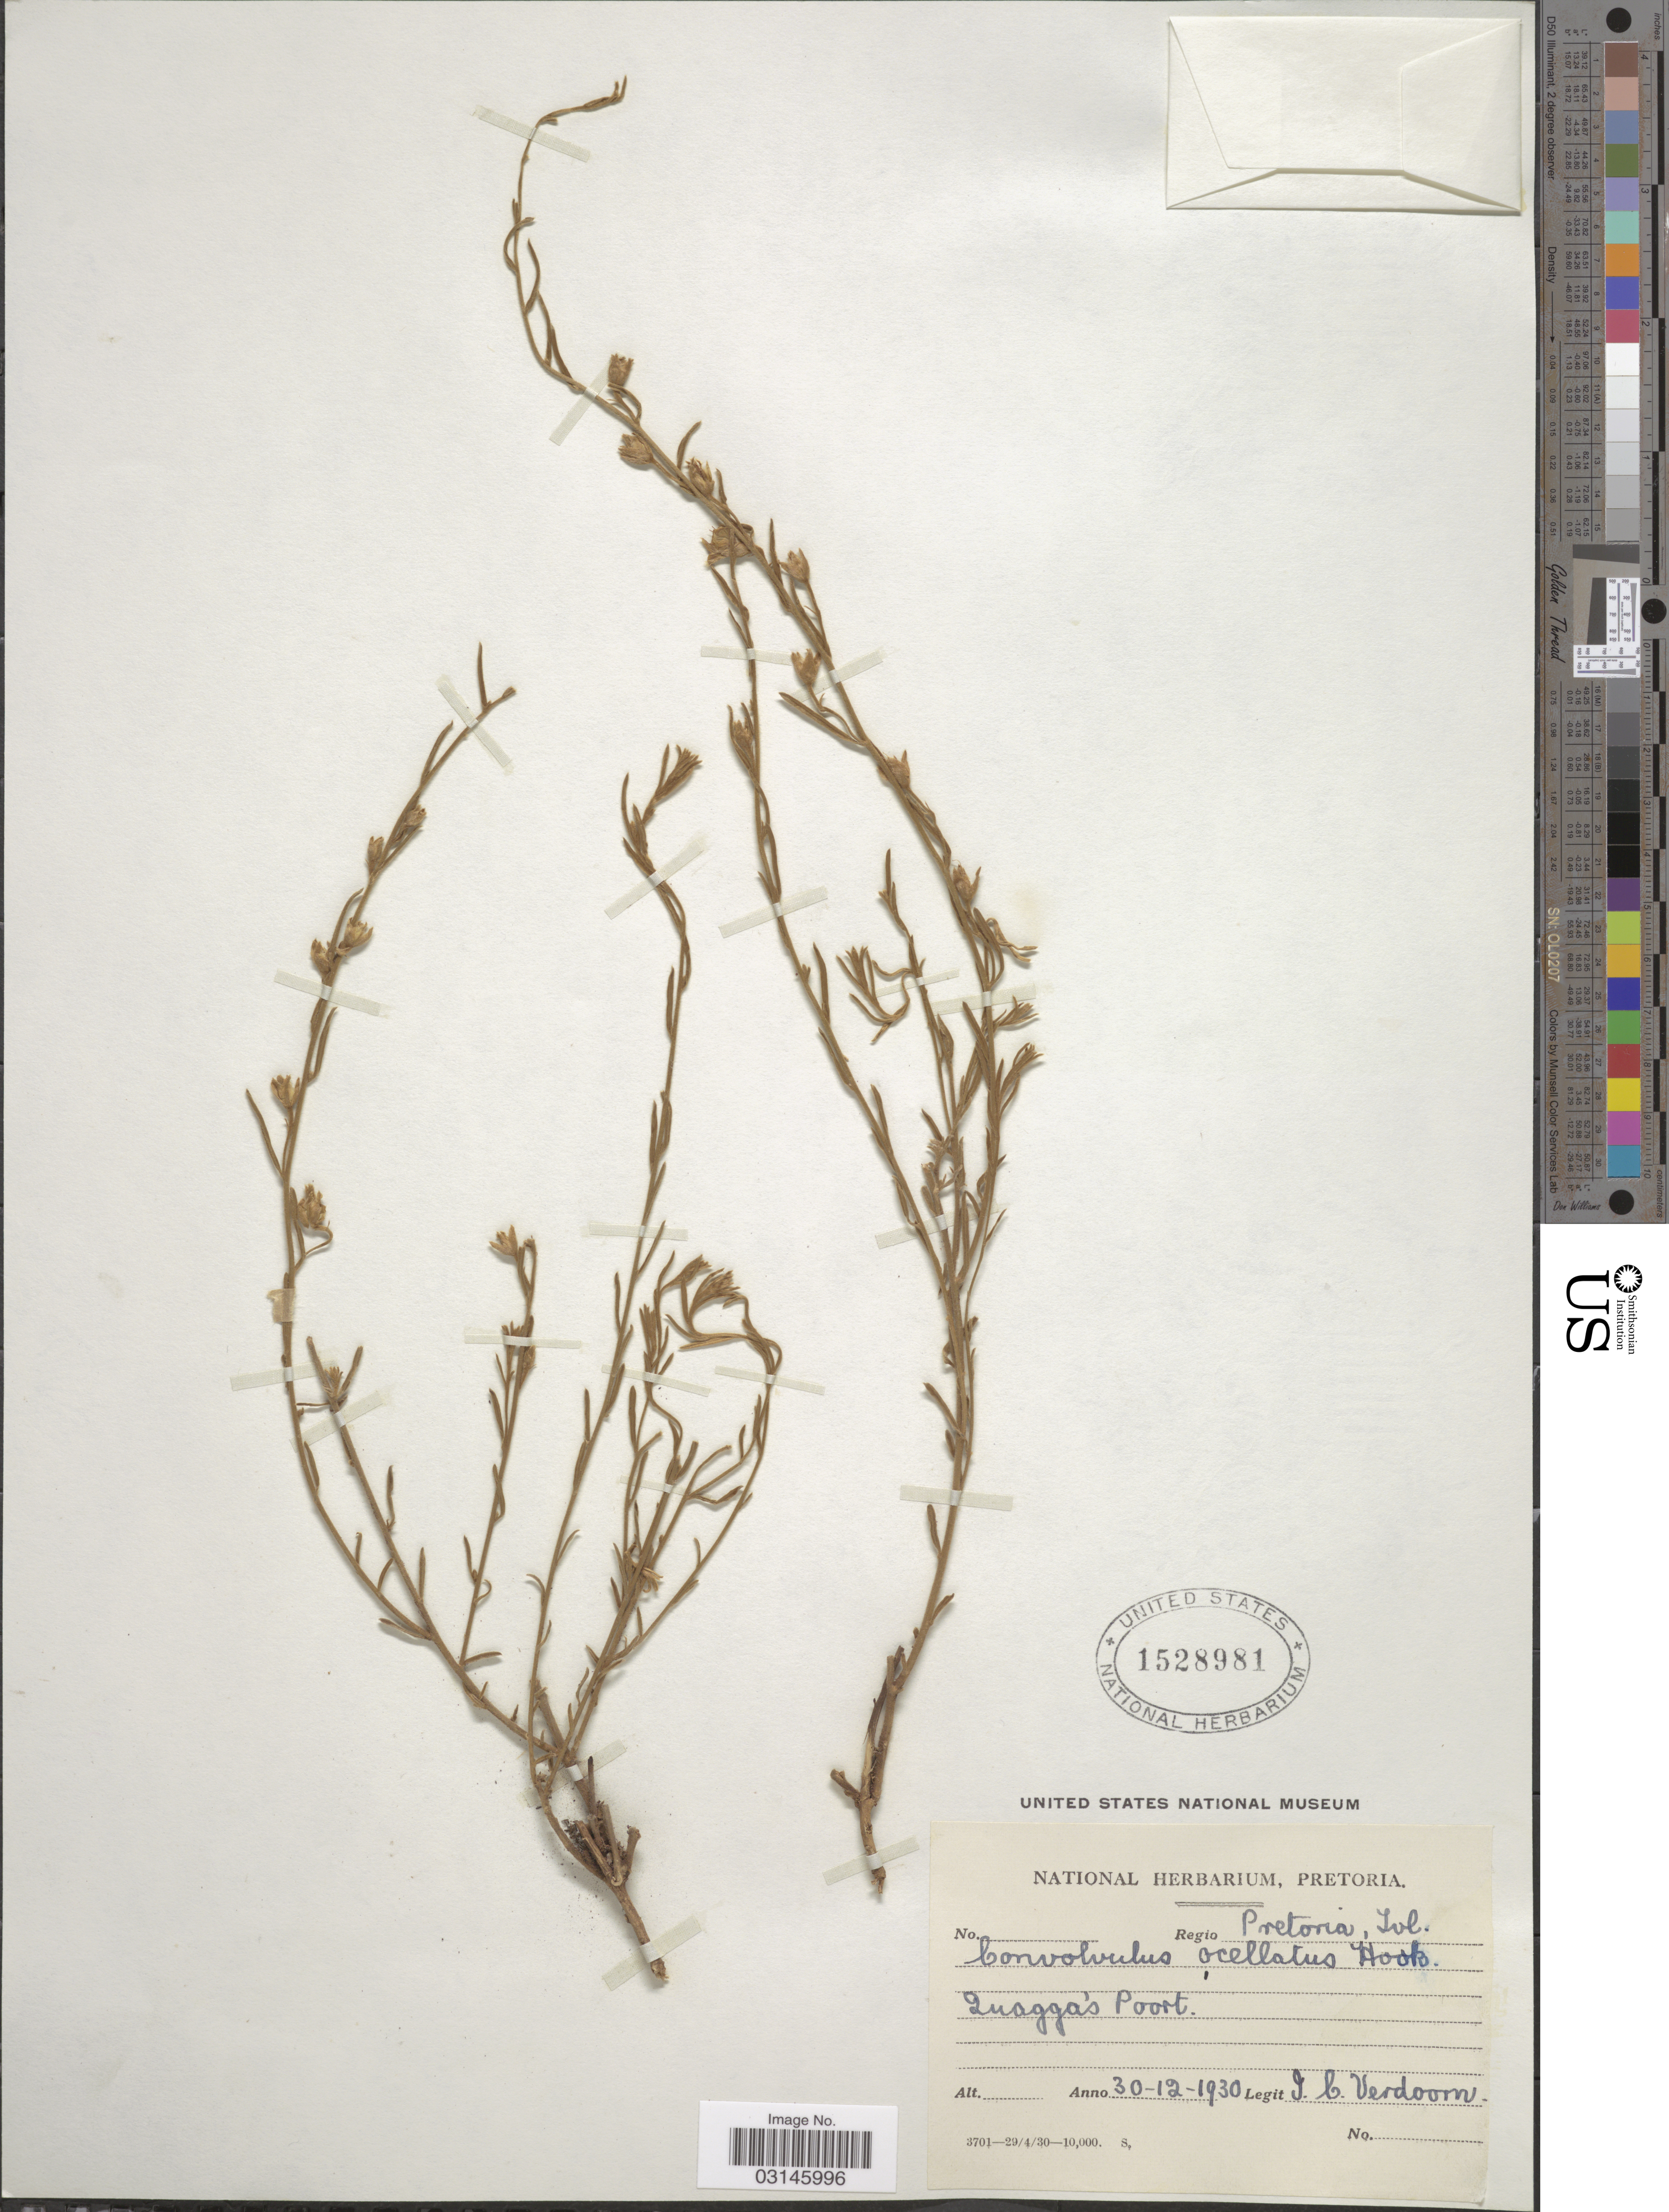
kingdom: Plantae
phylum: Tracheophyta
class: Magnoliopsida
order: Solanales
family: Convolvulaceae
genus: Convolvulus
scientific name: Convolvulus ocellatus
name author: Hook.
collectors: G. Verdoom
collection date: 1930-12-30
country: South Africa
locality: Regio Pretoria, Tvl. Quagga's Poort.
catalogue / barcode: US 1528981